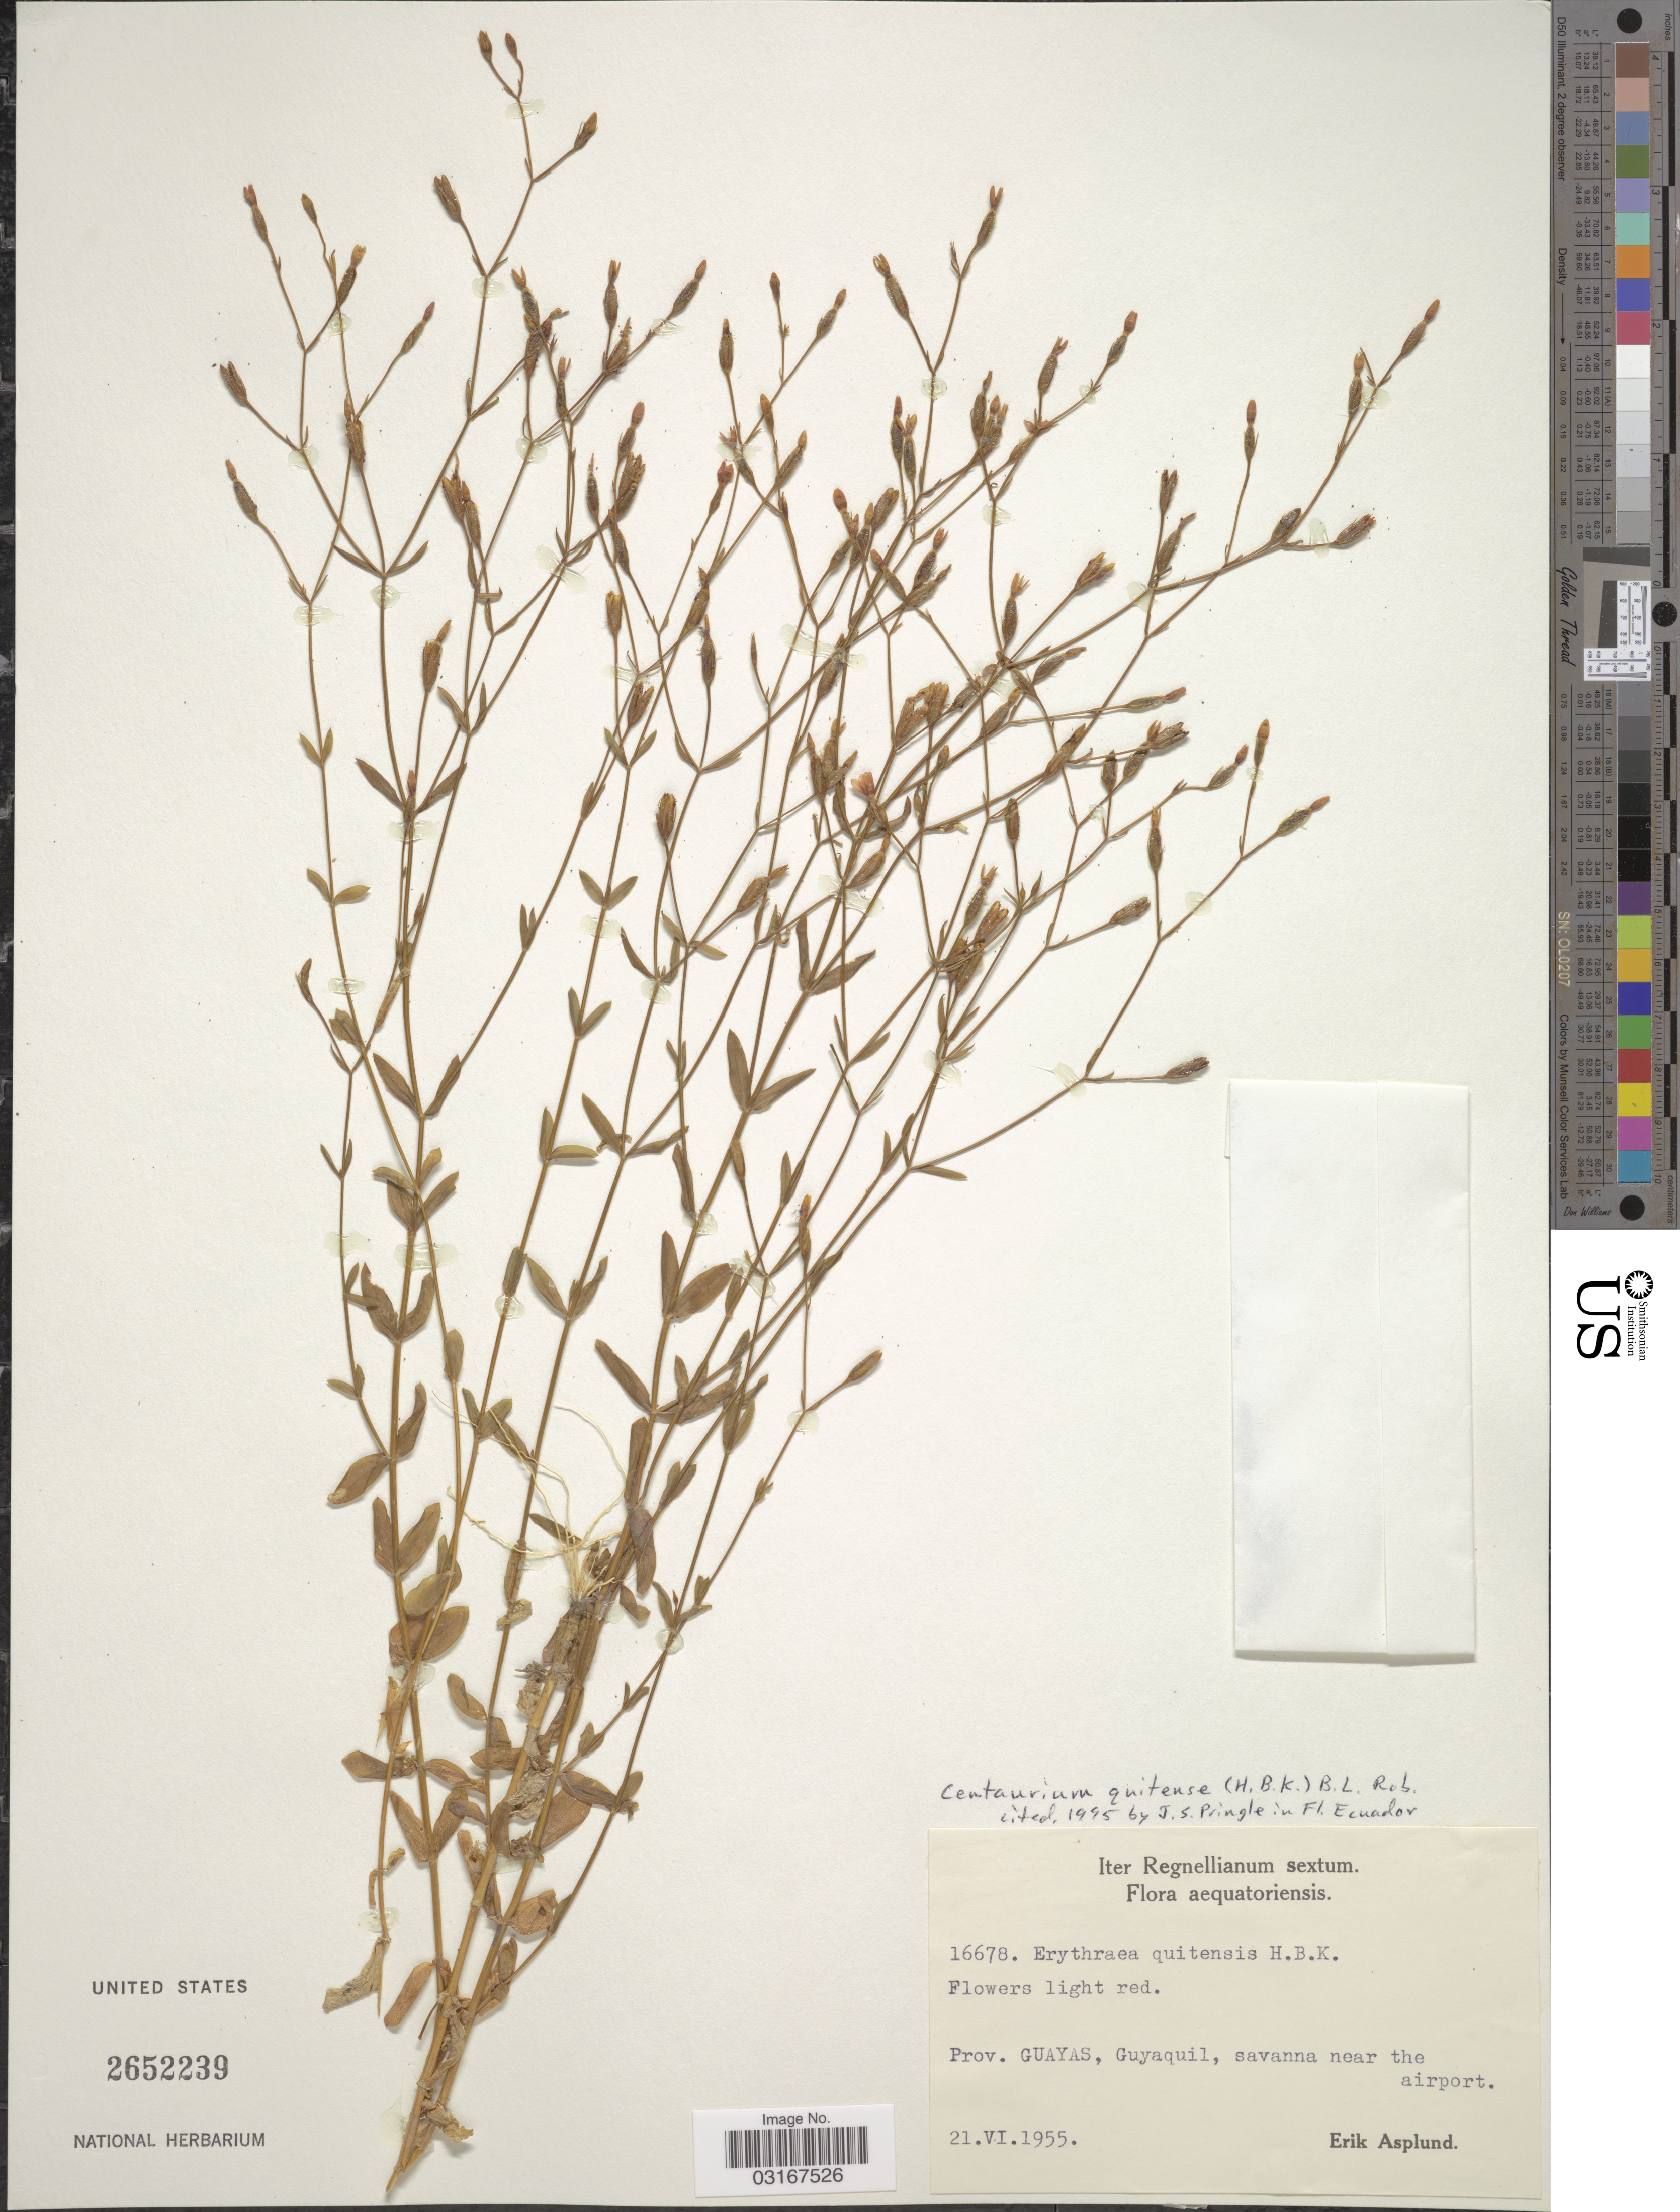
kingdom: Plantae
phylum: Tracheophyta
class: Magnoliopsida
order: Gentianales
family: Gentianaceae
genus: Centaurium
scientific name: Centaurium quitense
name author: (Kunth) B.L. Rob.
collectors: E. Asplund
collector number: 16678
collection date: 1955-06-21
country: Ecuador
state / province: Guayas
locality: Guyaquil, savanna near the airport.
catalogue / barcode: US 2652239